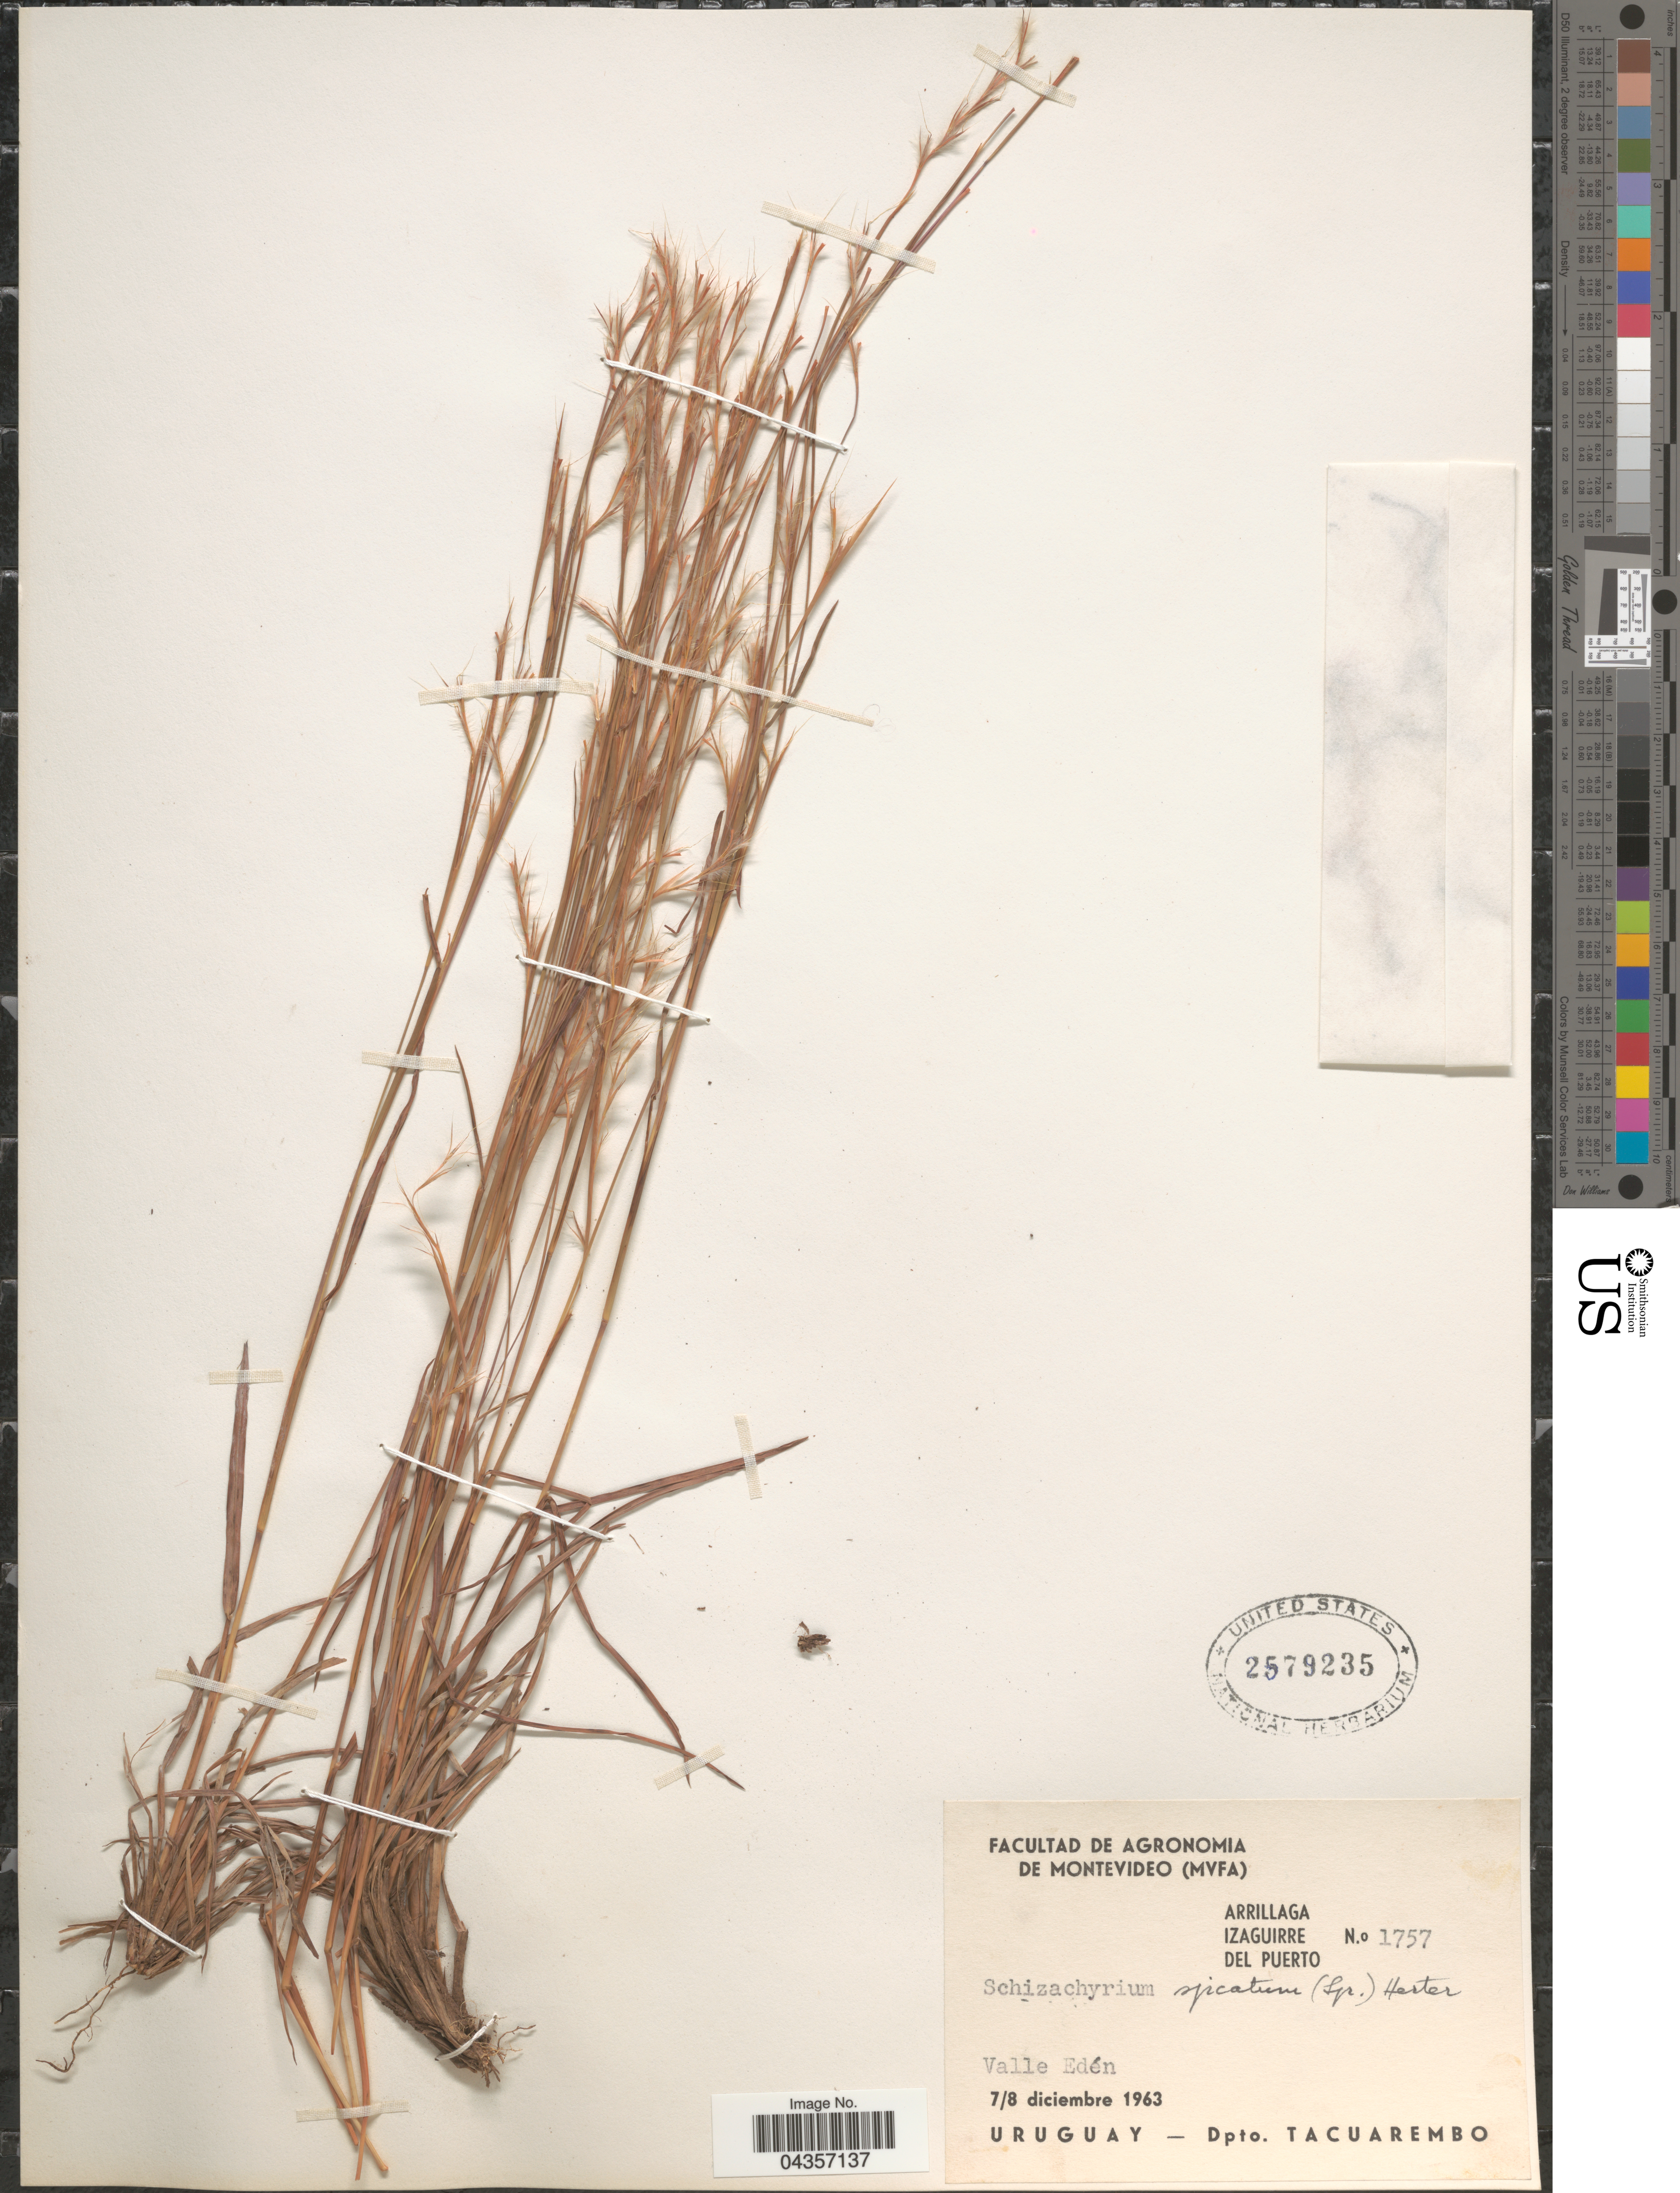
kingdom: Plantae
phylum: Tracheophyta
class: Liliopsida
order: Poales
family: Poaceae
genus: Schizachyrium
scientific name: Schizachyrium spicatum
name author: (Spreng.) Wipff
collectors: Arrillaga, Izaguirre & Del Puerto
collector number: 1757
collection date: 1963-12-07/1963-12-08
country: Uruguay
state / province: Tacuarembó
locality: Valle Edén. Dpto. Tacuarembo.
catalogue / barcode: US 2579235